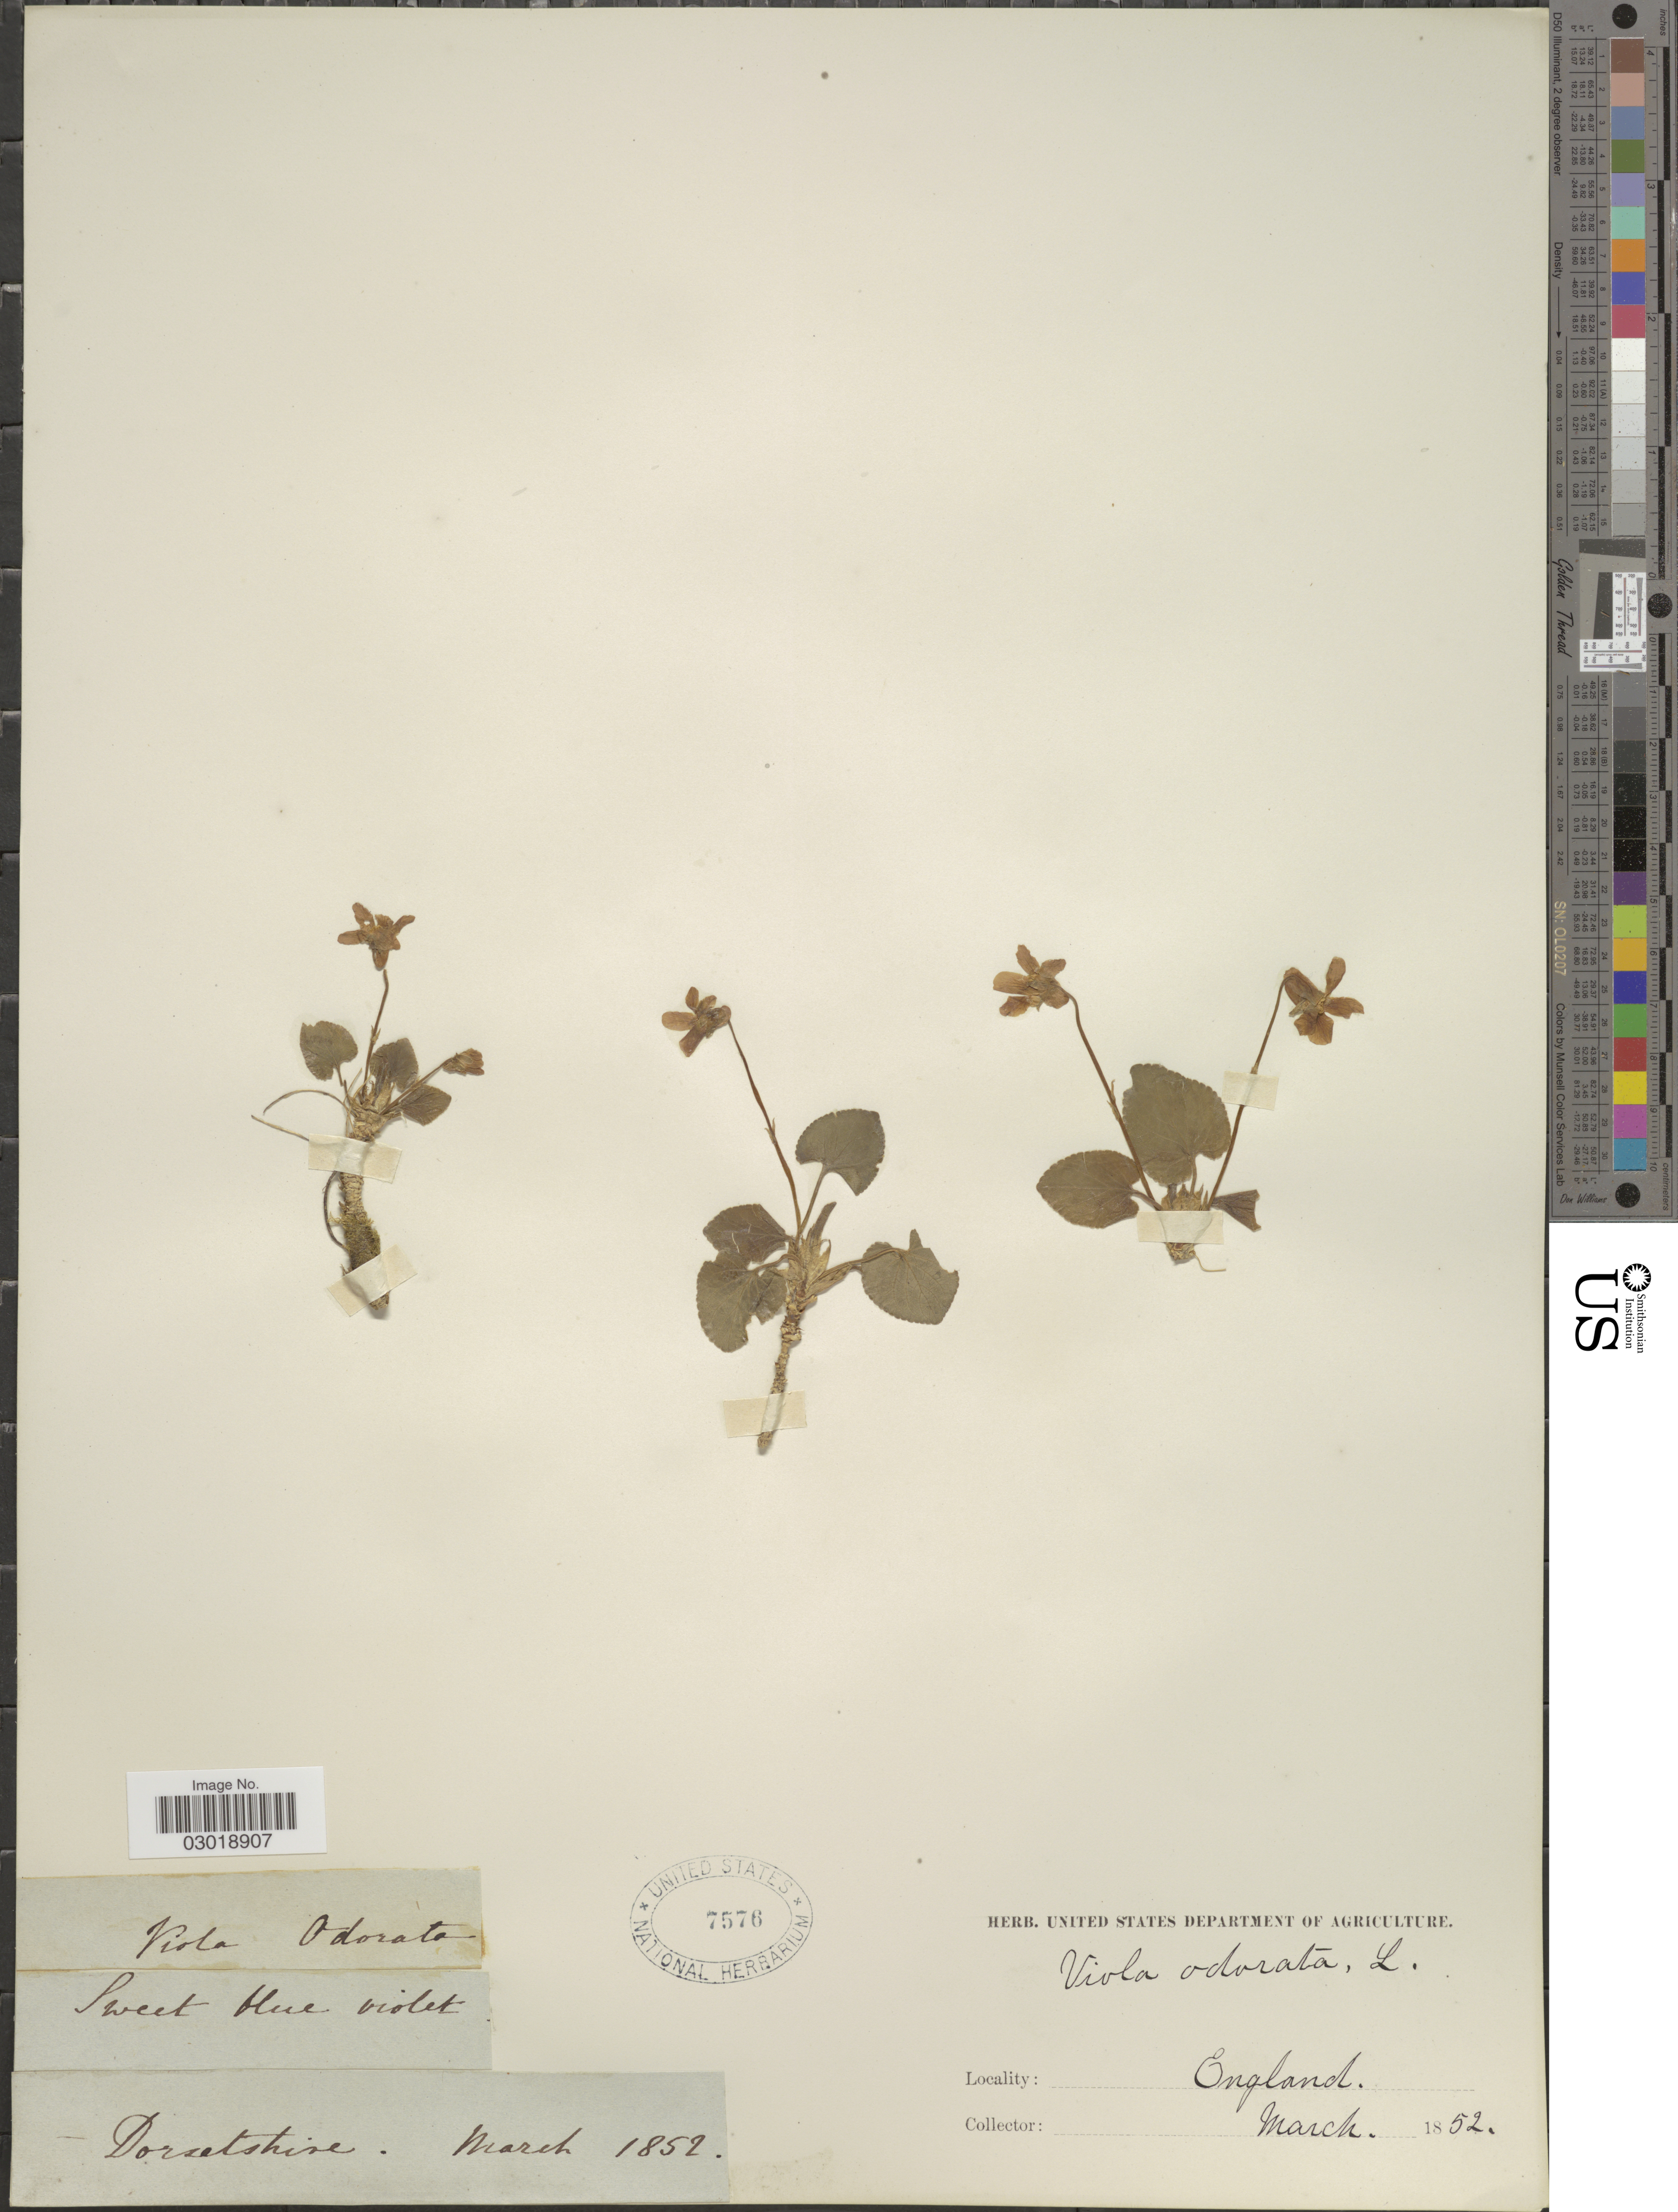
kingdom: Plantae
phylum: Tracheophyta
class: Magnoliopsida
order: Malpighiales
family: Violaceae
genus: Viola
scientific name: Viola odorata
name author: L.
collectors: Facchini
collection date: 1852-03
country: United Kingdom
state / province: England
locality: Dorsetshire.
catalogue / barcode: US 7576